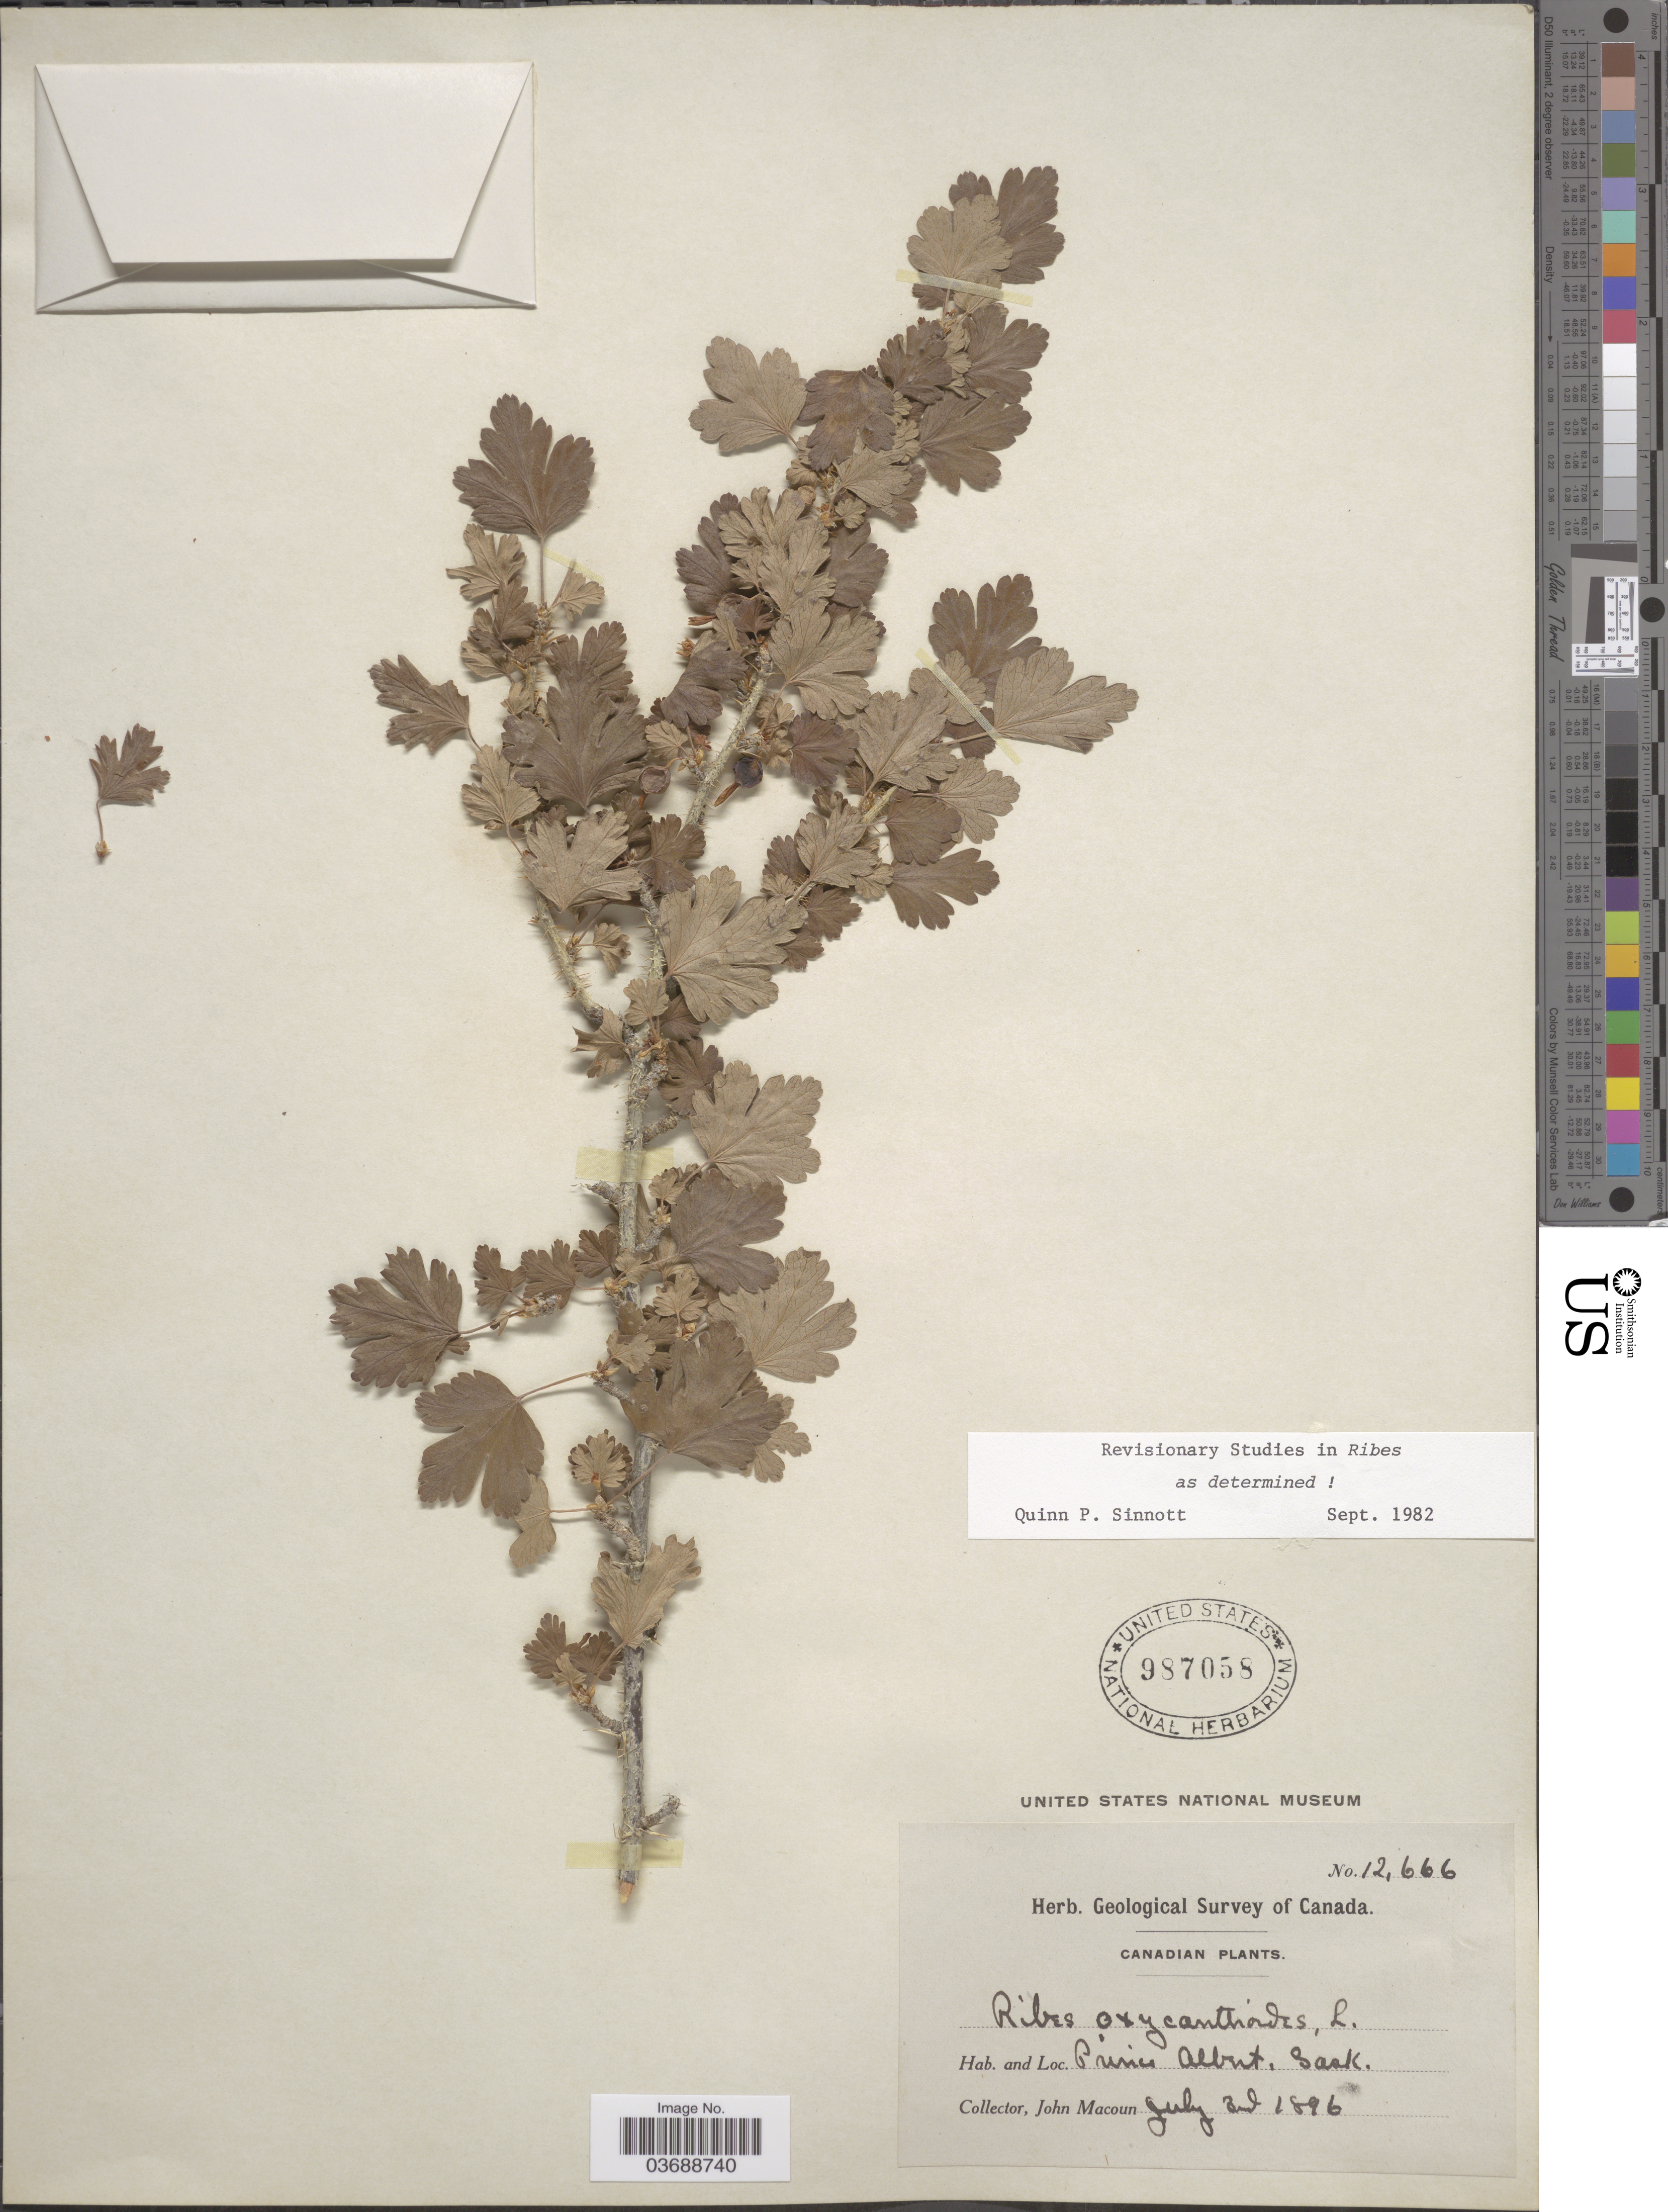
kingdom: Plantae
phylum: Tracheophyta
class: Magnoliopsida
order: Saxifragales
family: Grossulariaceae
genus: Ribes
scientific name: Ribes oxyacanthoides subsp. oxyacanthoides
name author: L.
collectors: J. Macoun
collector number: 12666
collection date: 1896-07-03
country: Canada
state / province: Saskatchewan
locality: Prince Albert. Sask.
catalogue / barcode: US 987058